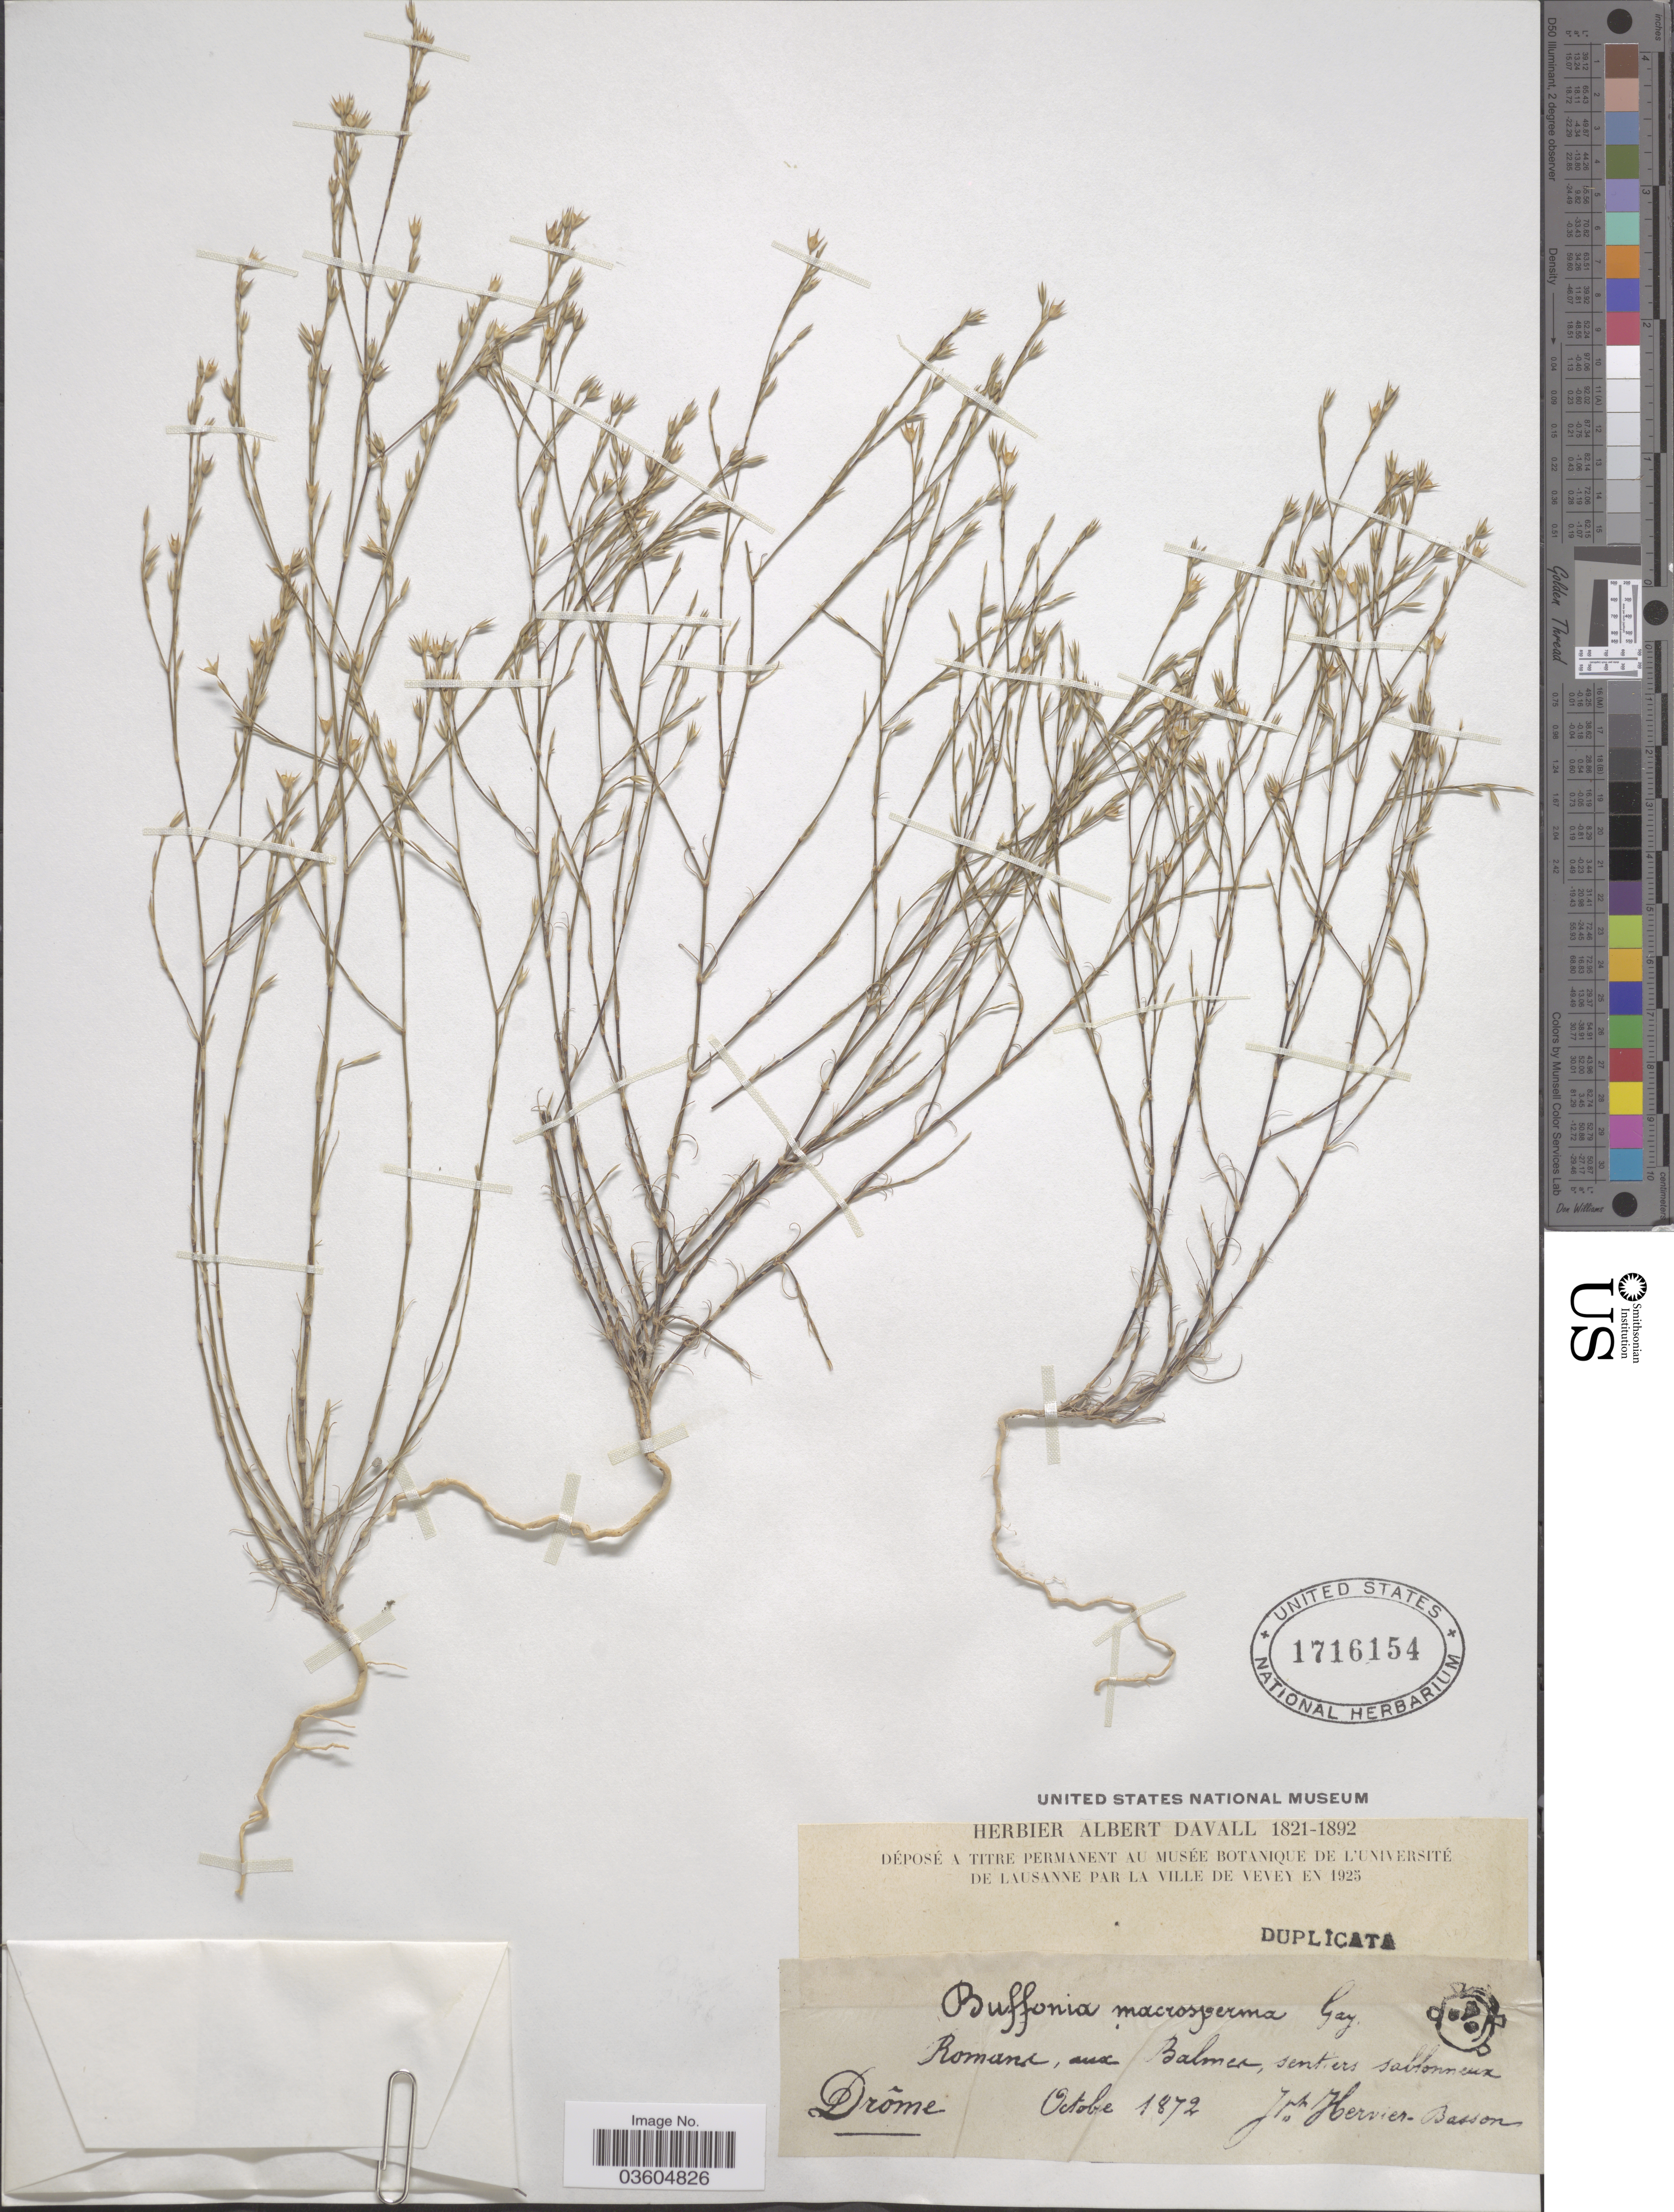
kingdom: Plantae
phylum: Tracheophyta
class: Magnoliopsida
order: Caryophyllales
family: Caryophyllaceae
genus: Bufonia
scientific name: Bufonia macrosperma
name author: J. Gay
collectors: J. Hervier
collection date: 1872-10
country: France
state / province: Auvergne-Rhône-Alpes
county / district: Drôme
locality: Romans, aux Balmer [interpreted], sentiers sablonneux. Drõme.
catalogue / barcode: US 1716154